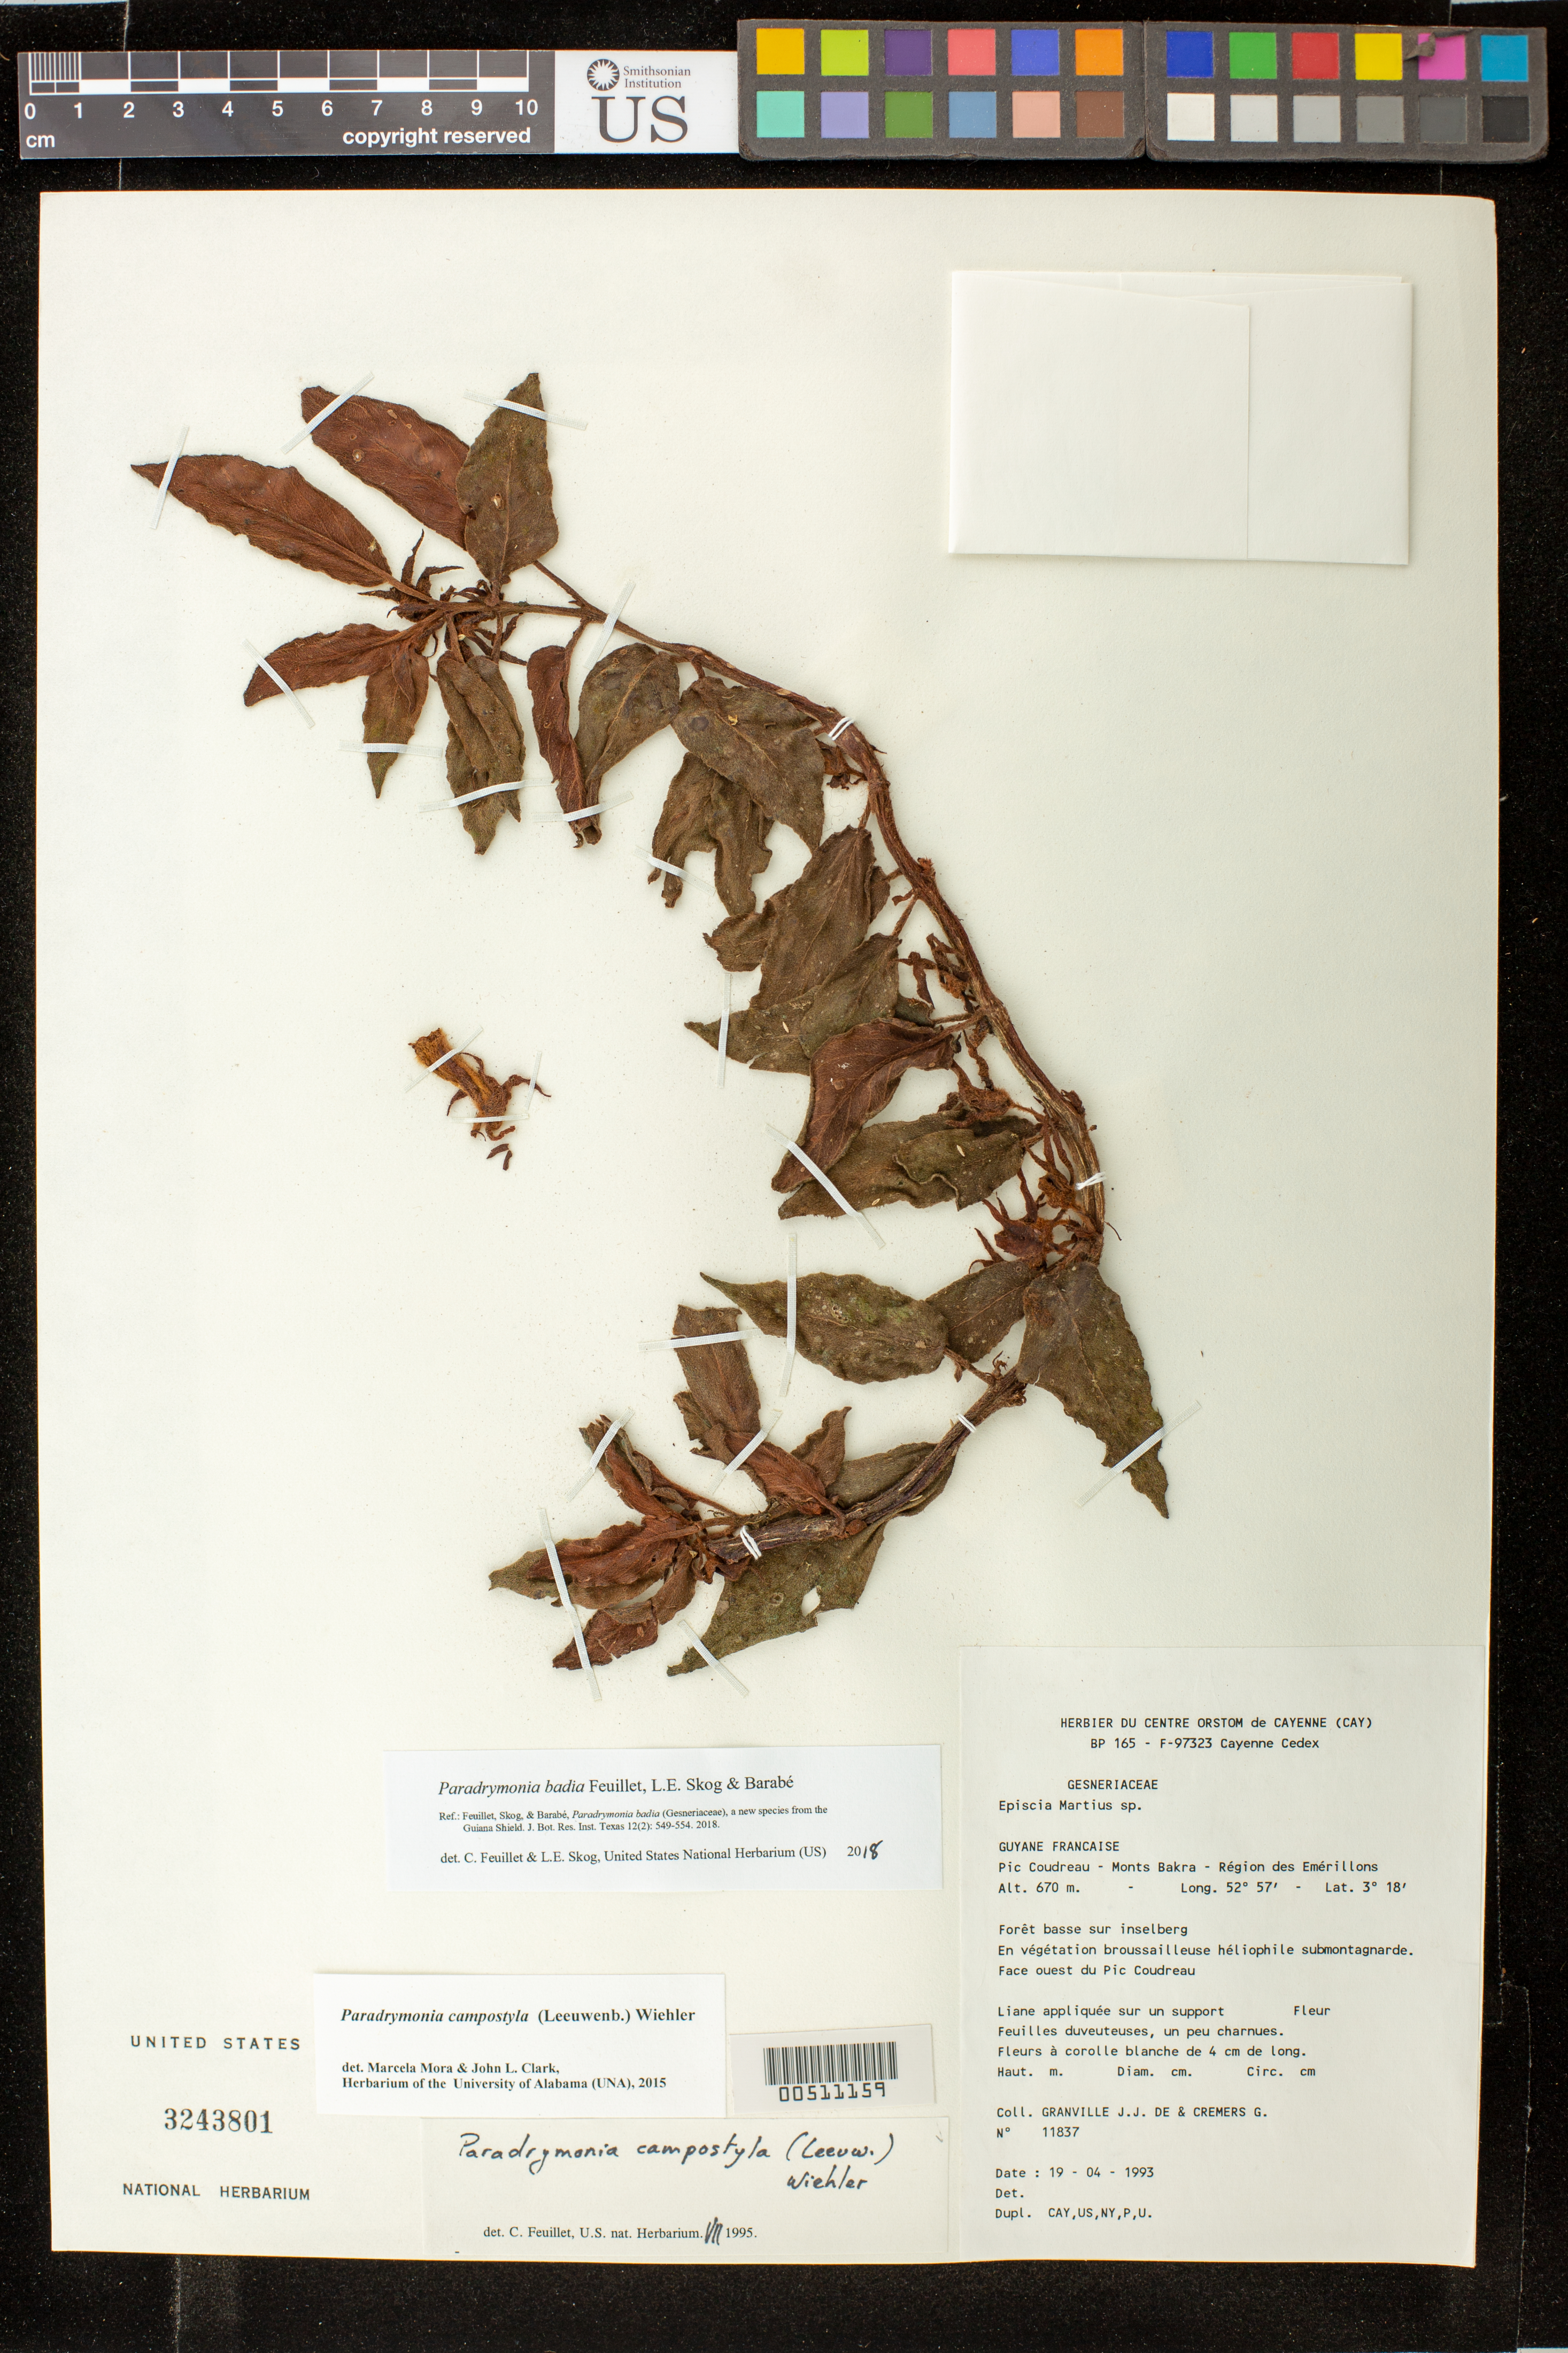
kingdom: Plantae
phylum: Tracheophyta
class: Magnoliopsida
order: Lamiales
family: Gesneriaceae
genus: Paradrymonia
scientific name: Paradrymonia badia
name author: Feuillet et al.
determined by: Skog, Laurence E.; Feuillet, C.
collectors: J.-J. de Granville & G. Cremers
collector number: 11837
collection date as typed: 19 Apr 1993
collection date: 1993-04-19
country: French Guiana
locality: Pic Coudreau - Monts Bakra - Région des Emérillons; face ouest du Pic Coudreau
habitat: Forêt basse sur inselberb; en vegetation broussailleuse héliophile submontagnarde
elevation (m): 670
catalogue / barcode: US 3243801